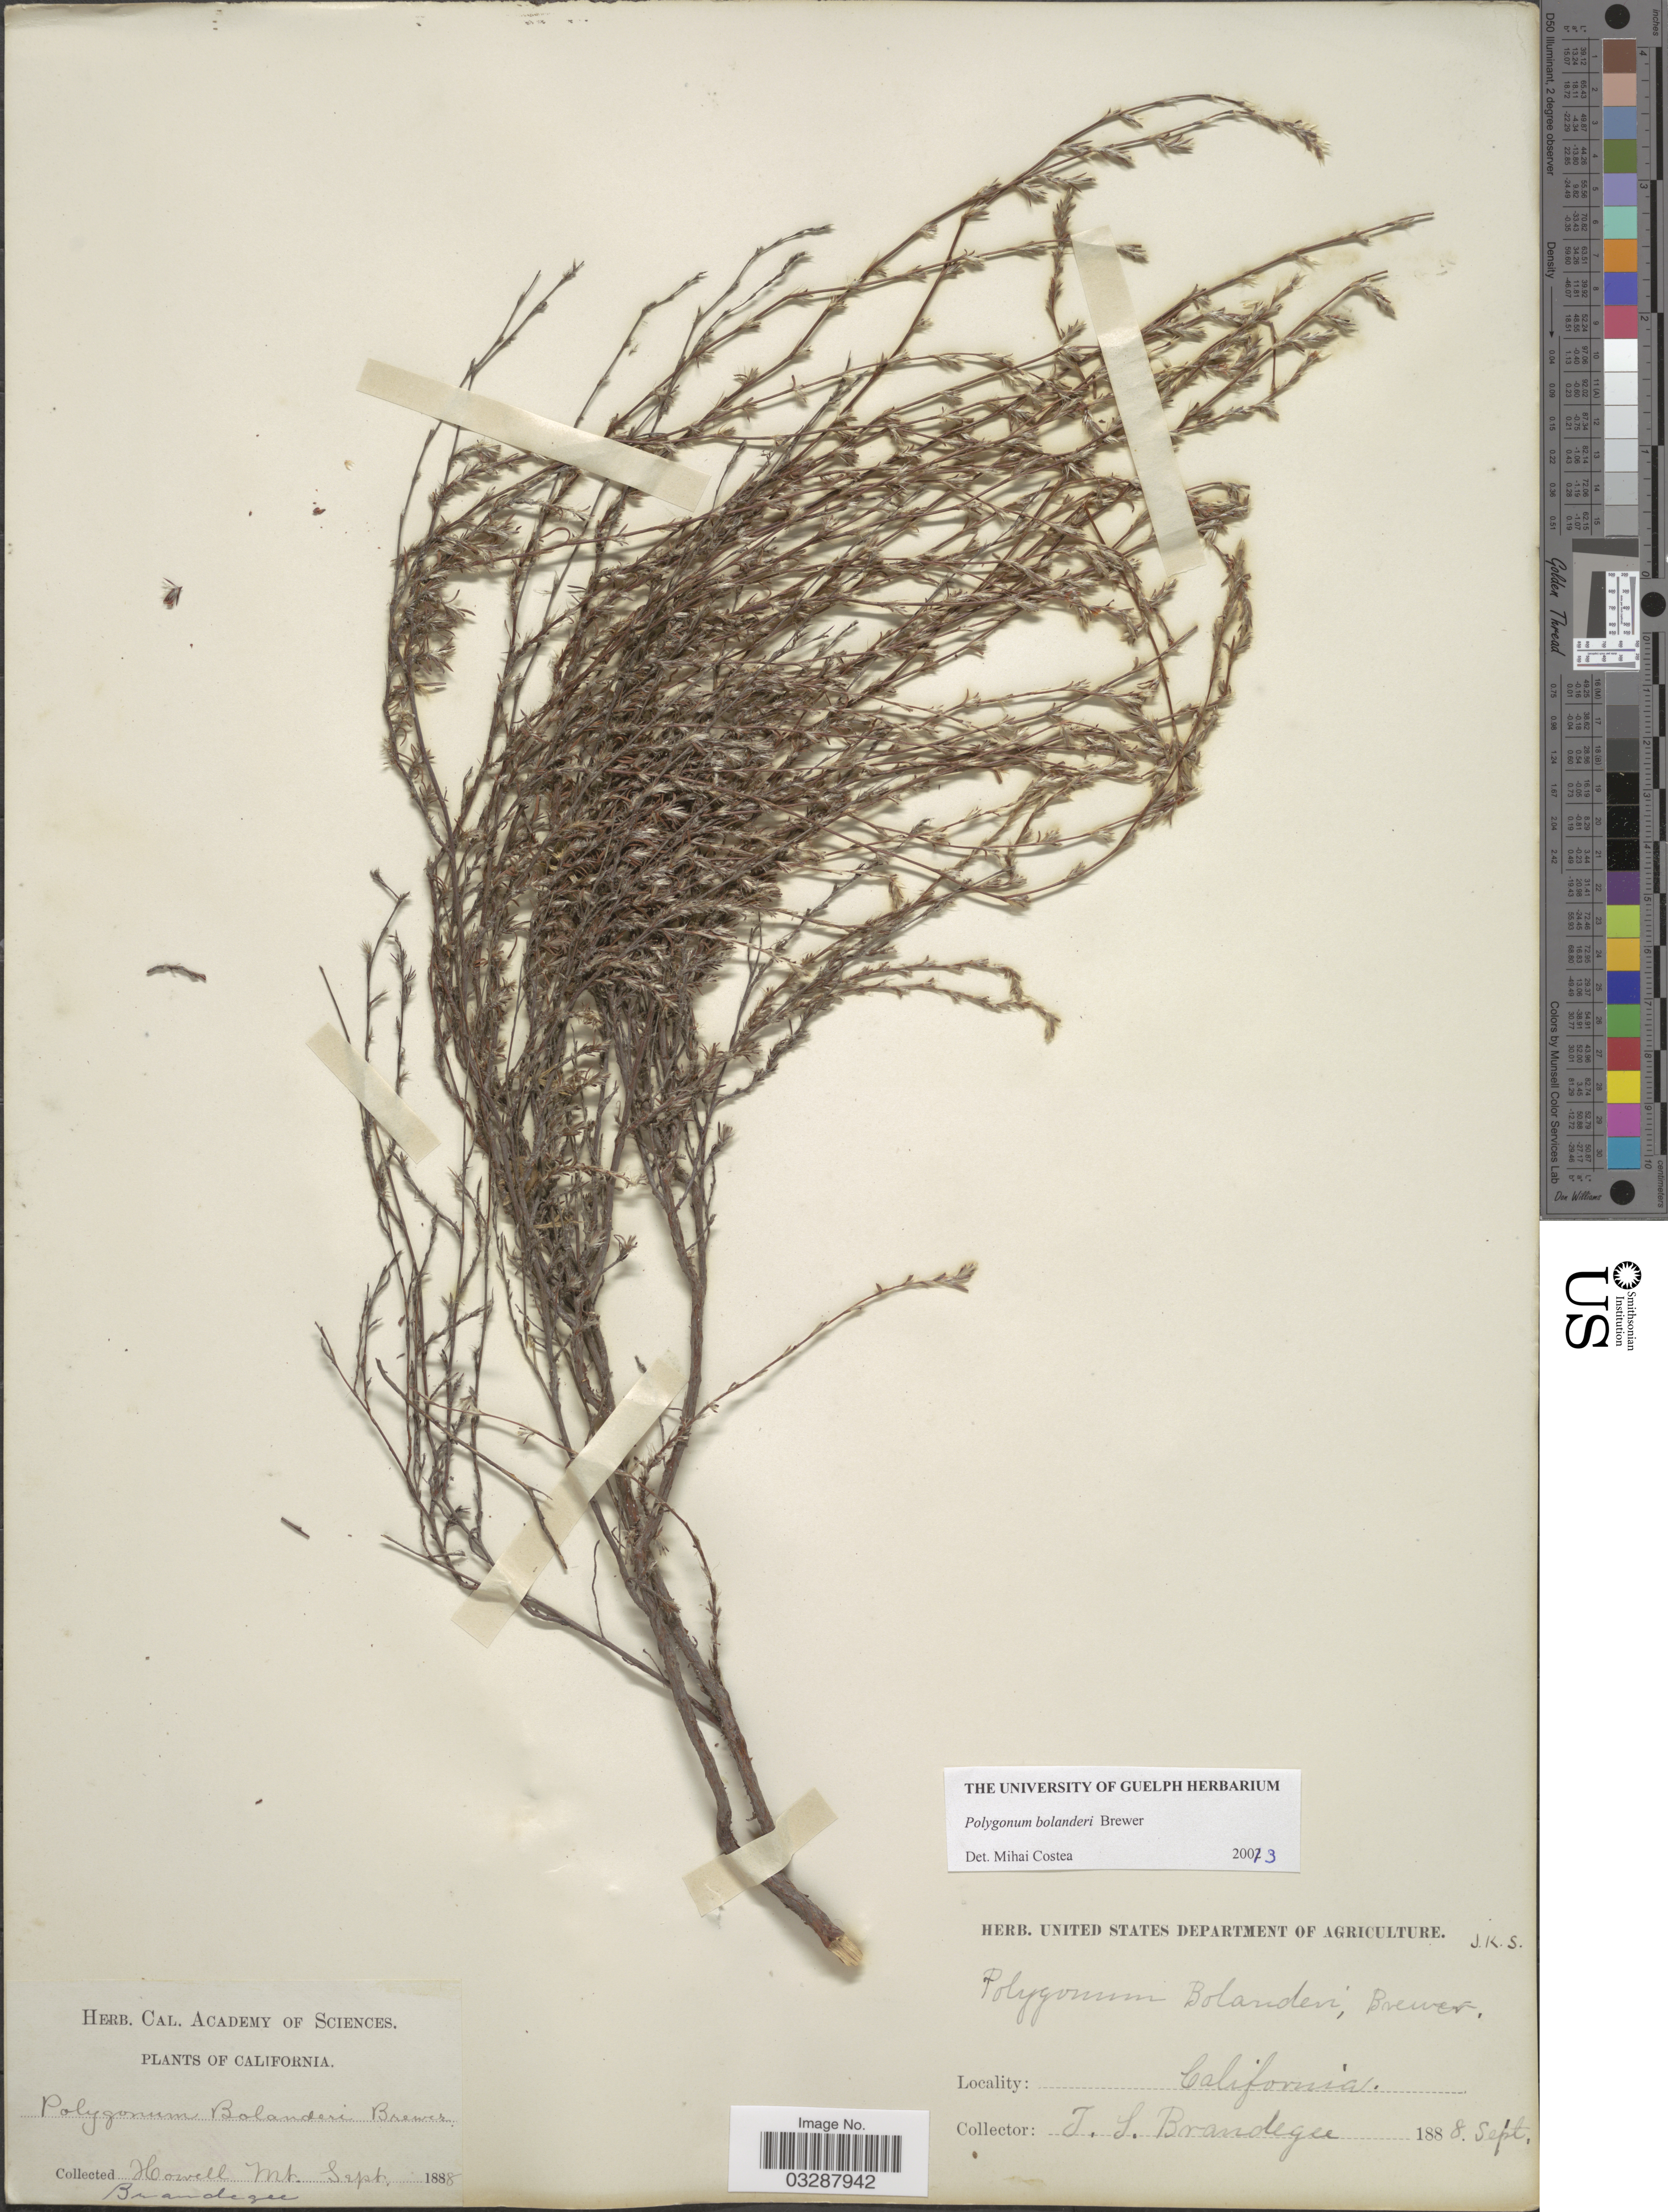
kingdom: Plantae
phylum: Tracheophyta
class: Magnoliopsida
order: Caryophyllales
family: Polygonaceae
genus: Polygonum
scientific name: Polygonum bolanderi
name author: W.H. Brewer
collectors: T. S. Brandegee (herbarium)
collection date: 1888-09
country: United States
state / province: California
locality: Howell Mt.